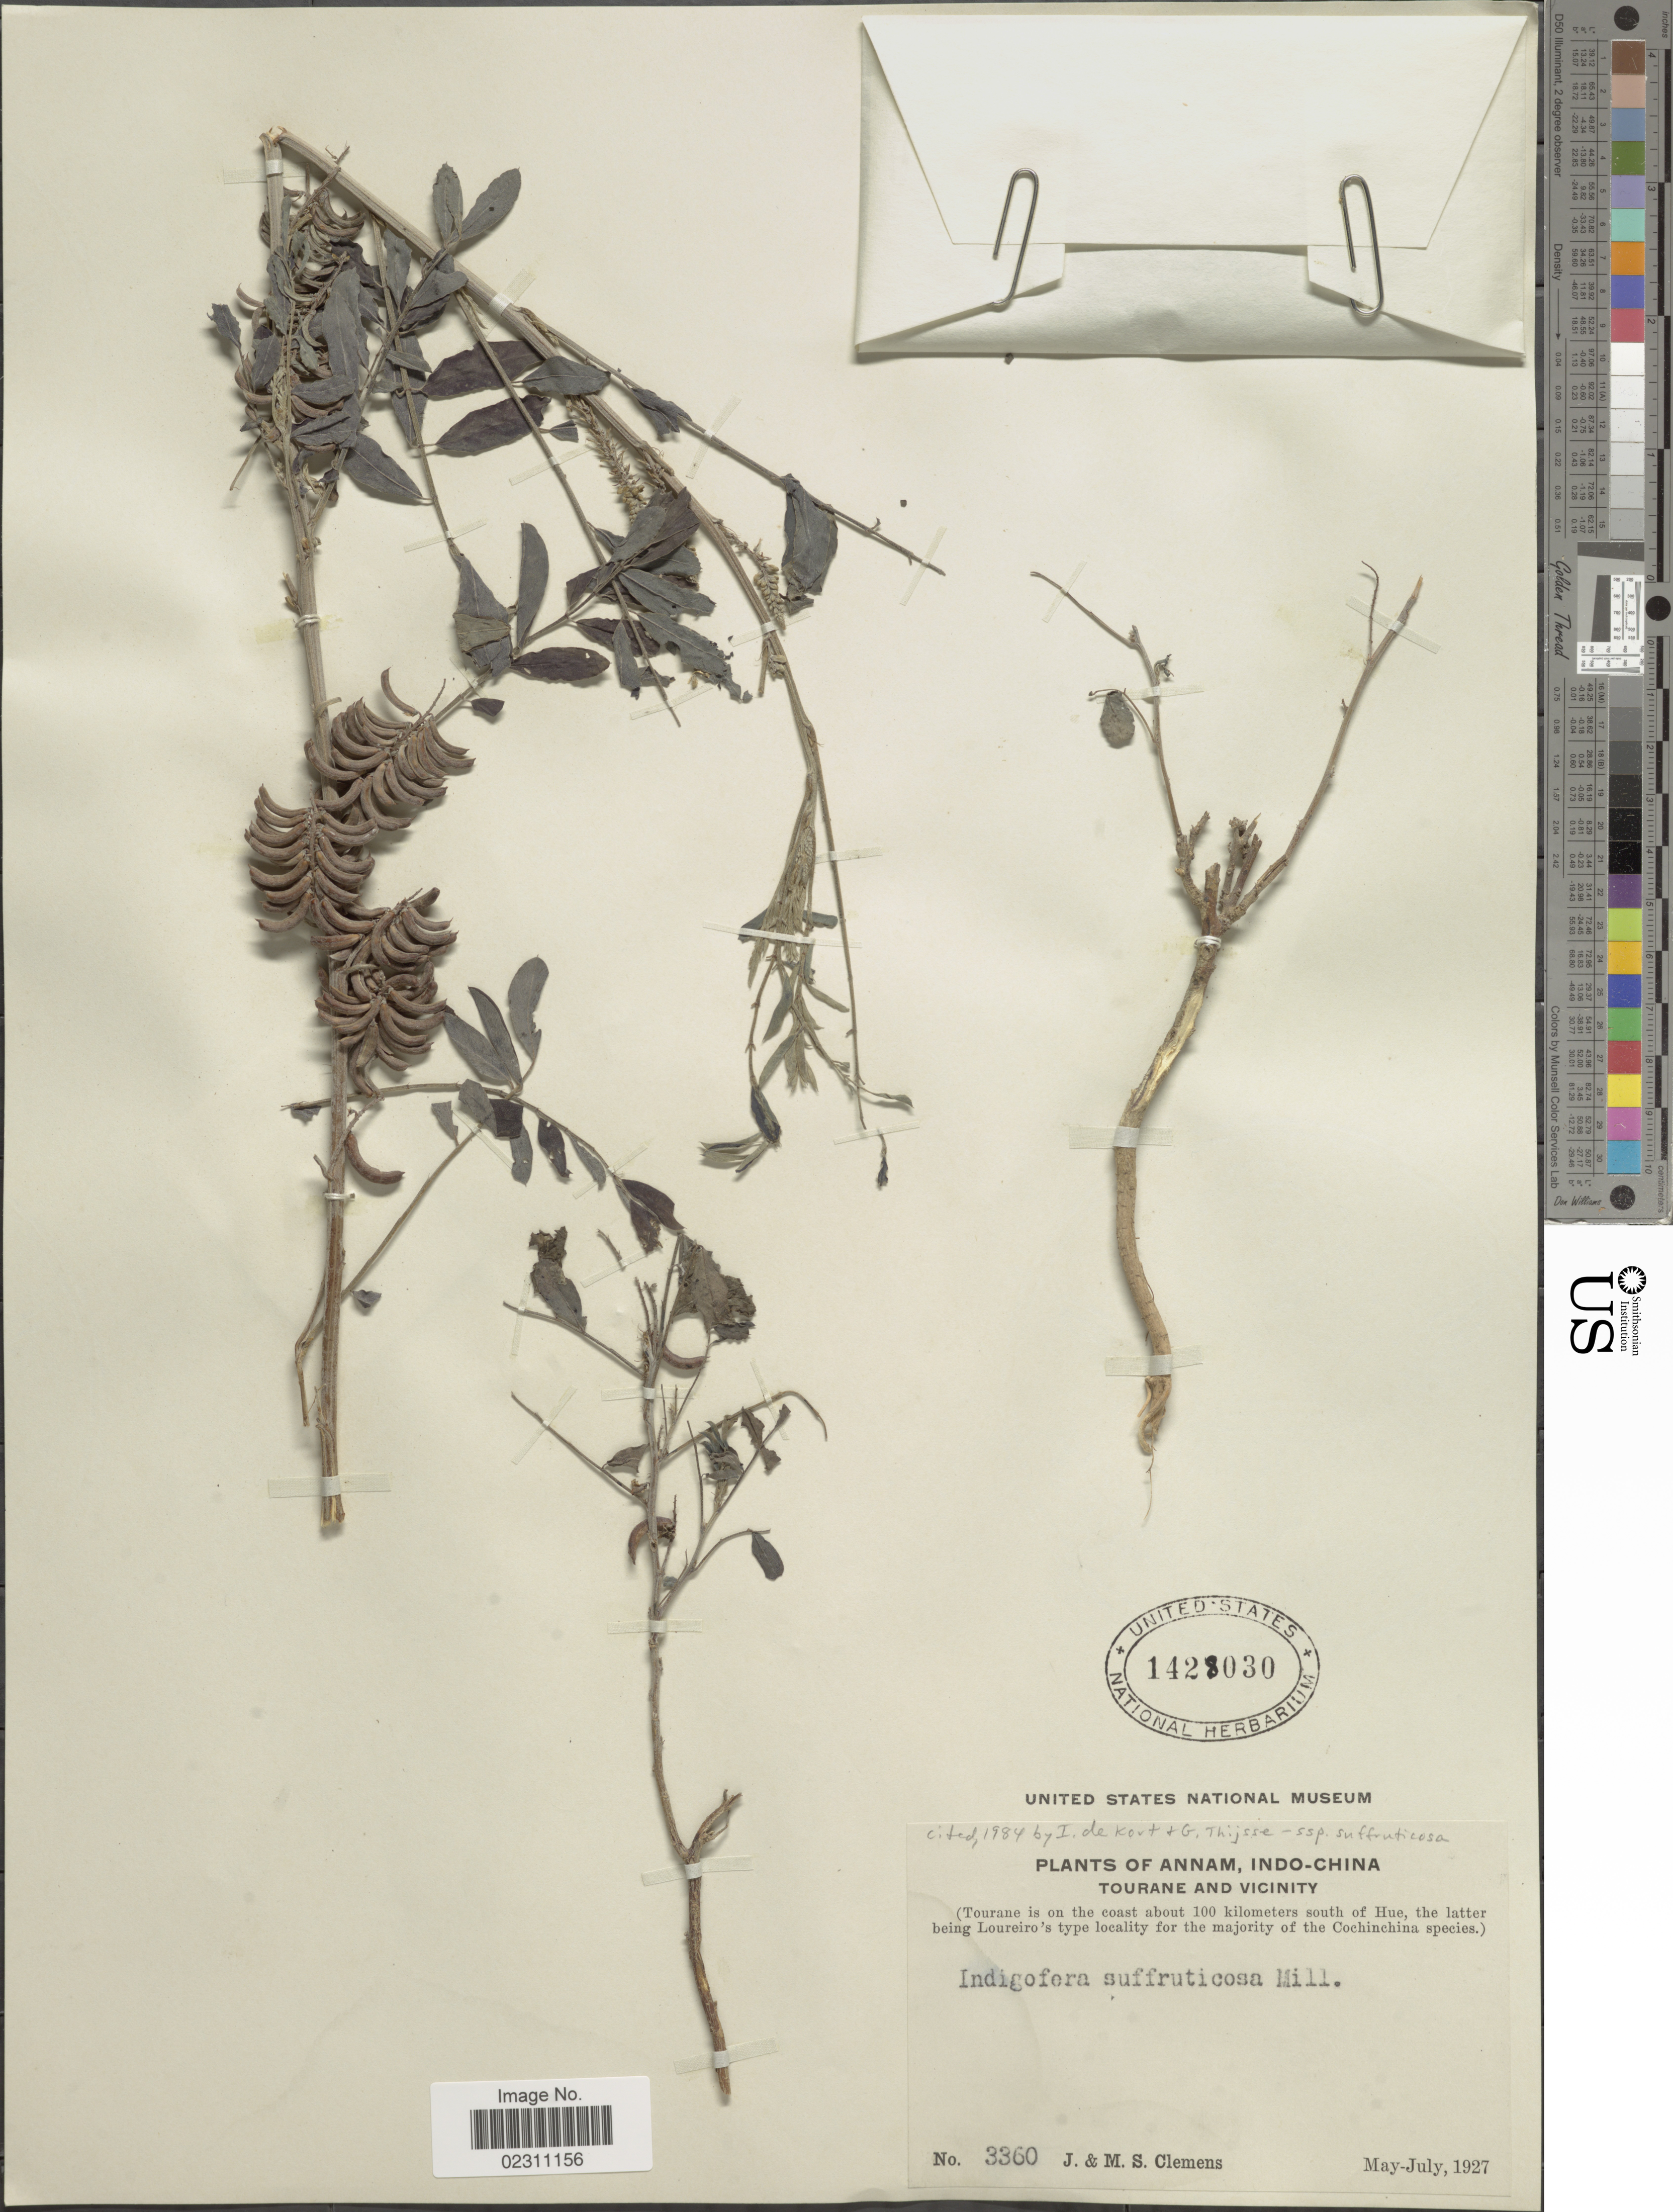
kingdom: Plantae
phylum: Tracheophyta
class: Magnoliopsida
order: Fabales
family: Fabaceae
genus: Indigofera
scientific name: Indigofera suffruticosa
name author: Mill.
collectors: J. Clemens & M. S. Clemens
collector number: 3360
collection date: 1927-05/1927-07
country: Vietnam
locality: Annam, Indo-China. Tourane and Vicinity. (Tourane is in the coast about 100 kilometers south of Hue, the latter being Loureiri's type locality for the majority of the Cochinchina species)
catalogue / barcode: US 1428030